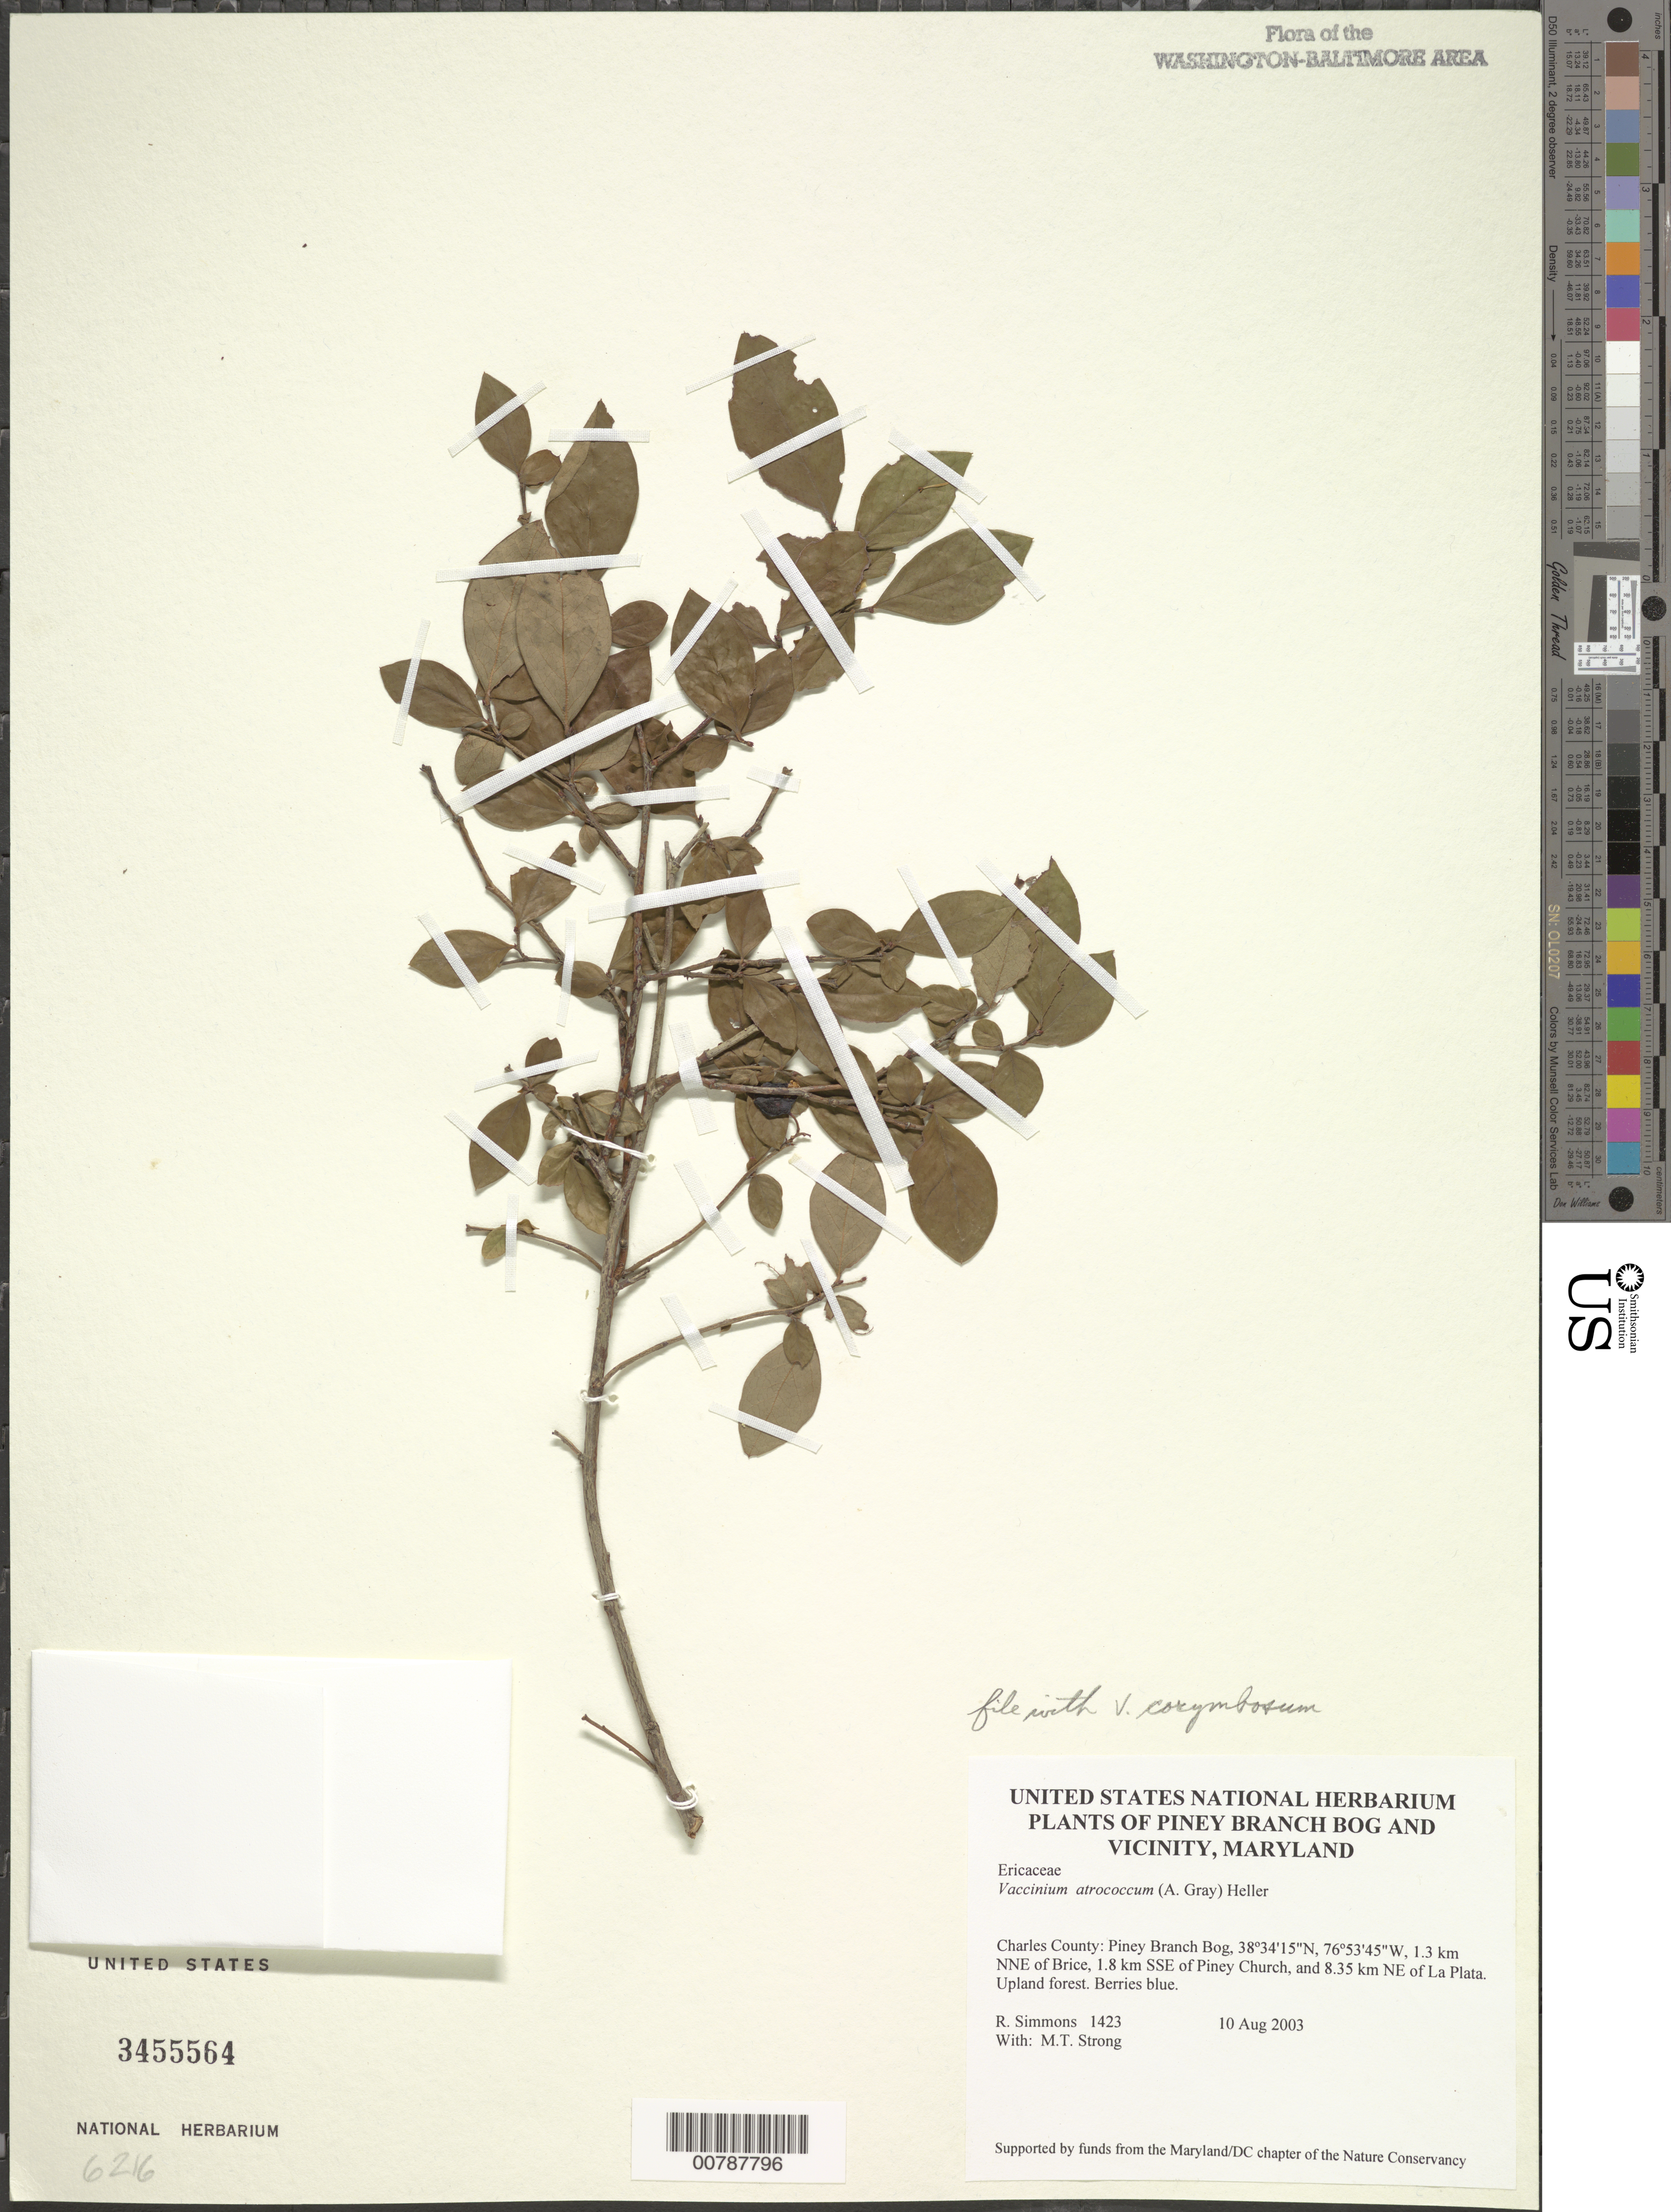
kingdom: Plantae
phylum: Tracheophyta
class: Magnoliopsida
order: Ericales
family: Ericaceae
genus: Vaccinium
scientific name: Vaccinium corymbosum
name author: L.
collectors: R. H. Simmons & M. T. Strong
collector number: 1423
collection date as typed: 10 August 2003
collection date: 2003-08-10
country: United States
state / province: Maryland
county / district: Charles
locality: Piney Branch Bog, 1.3 km NNE of Brice, 1.8 km SSE of Piney Church, and 8.35 km NE of La Plata.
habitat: Upland forest.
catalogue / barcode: US 3455564